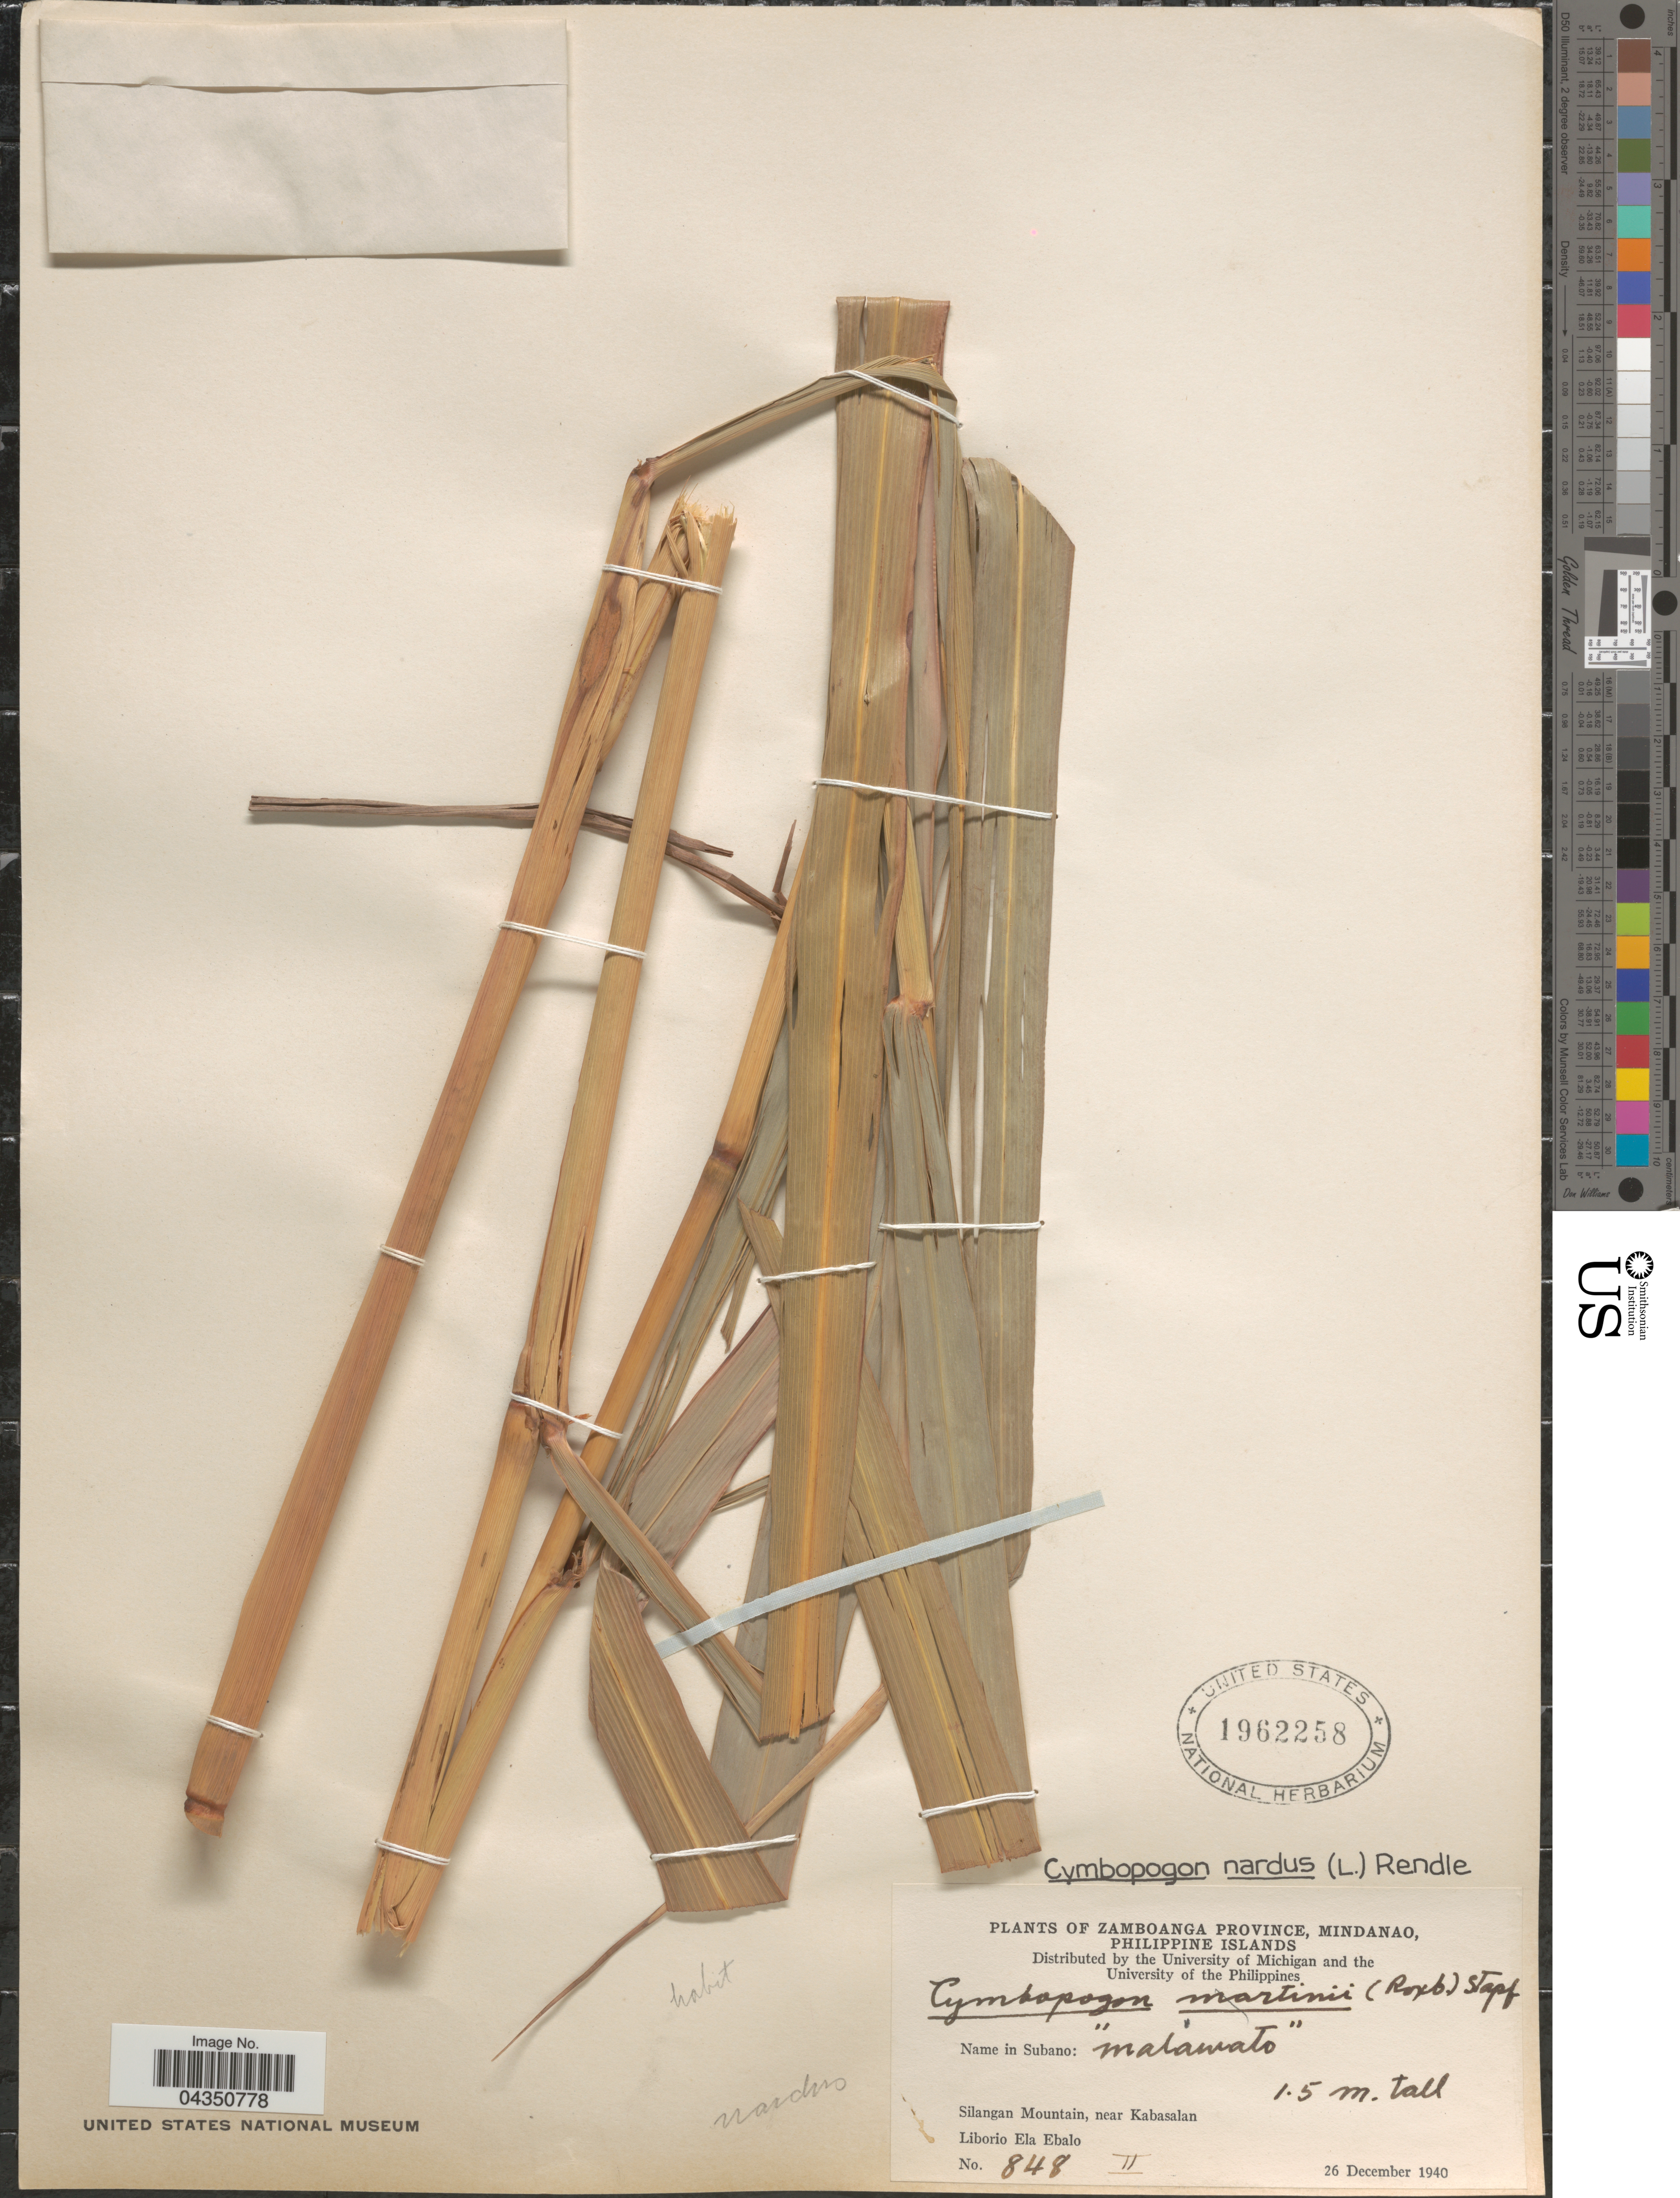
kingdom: Plantae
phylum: Tracheophyta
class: Liliopsida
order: Poales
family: Poaceae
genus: Cymbopogon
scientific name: Cymbopogon nardus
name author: (L.) Rendle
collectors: L. Ebalo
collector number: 848II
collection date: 1940-12-26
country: Philippines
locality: Zamboanga Province, Mindanao, Philippine Islands. Silangan Mountain, near Kabasalan.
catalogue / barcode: US 1962258